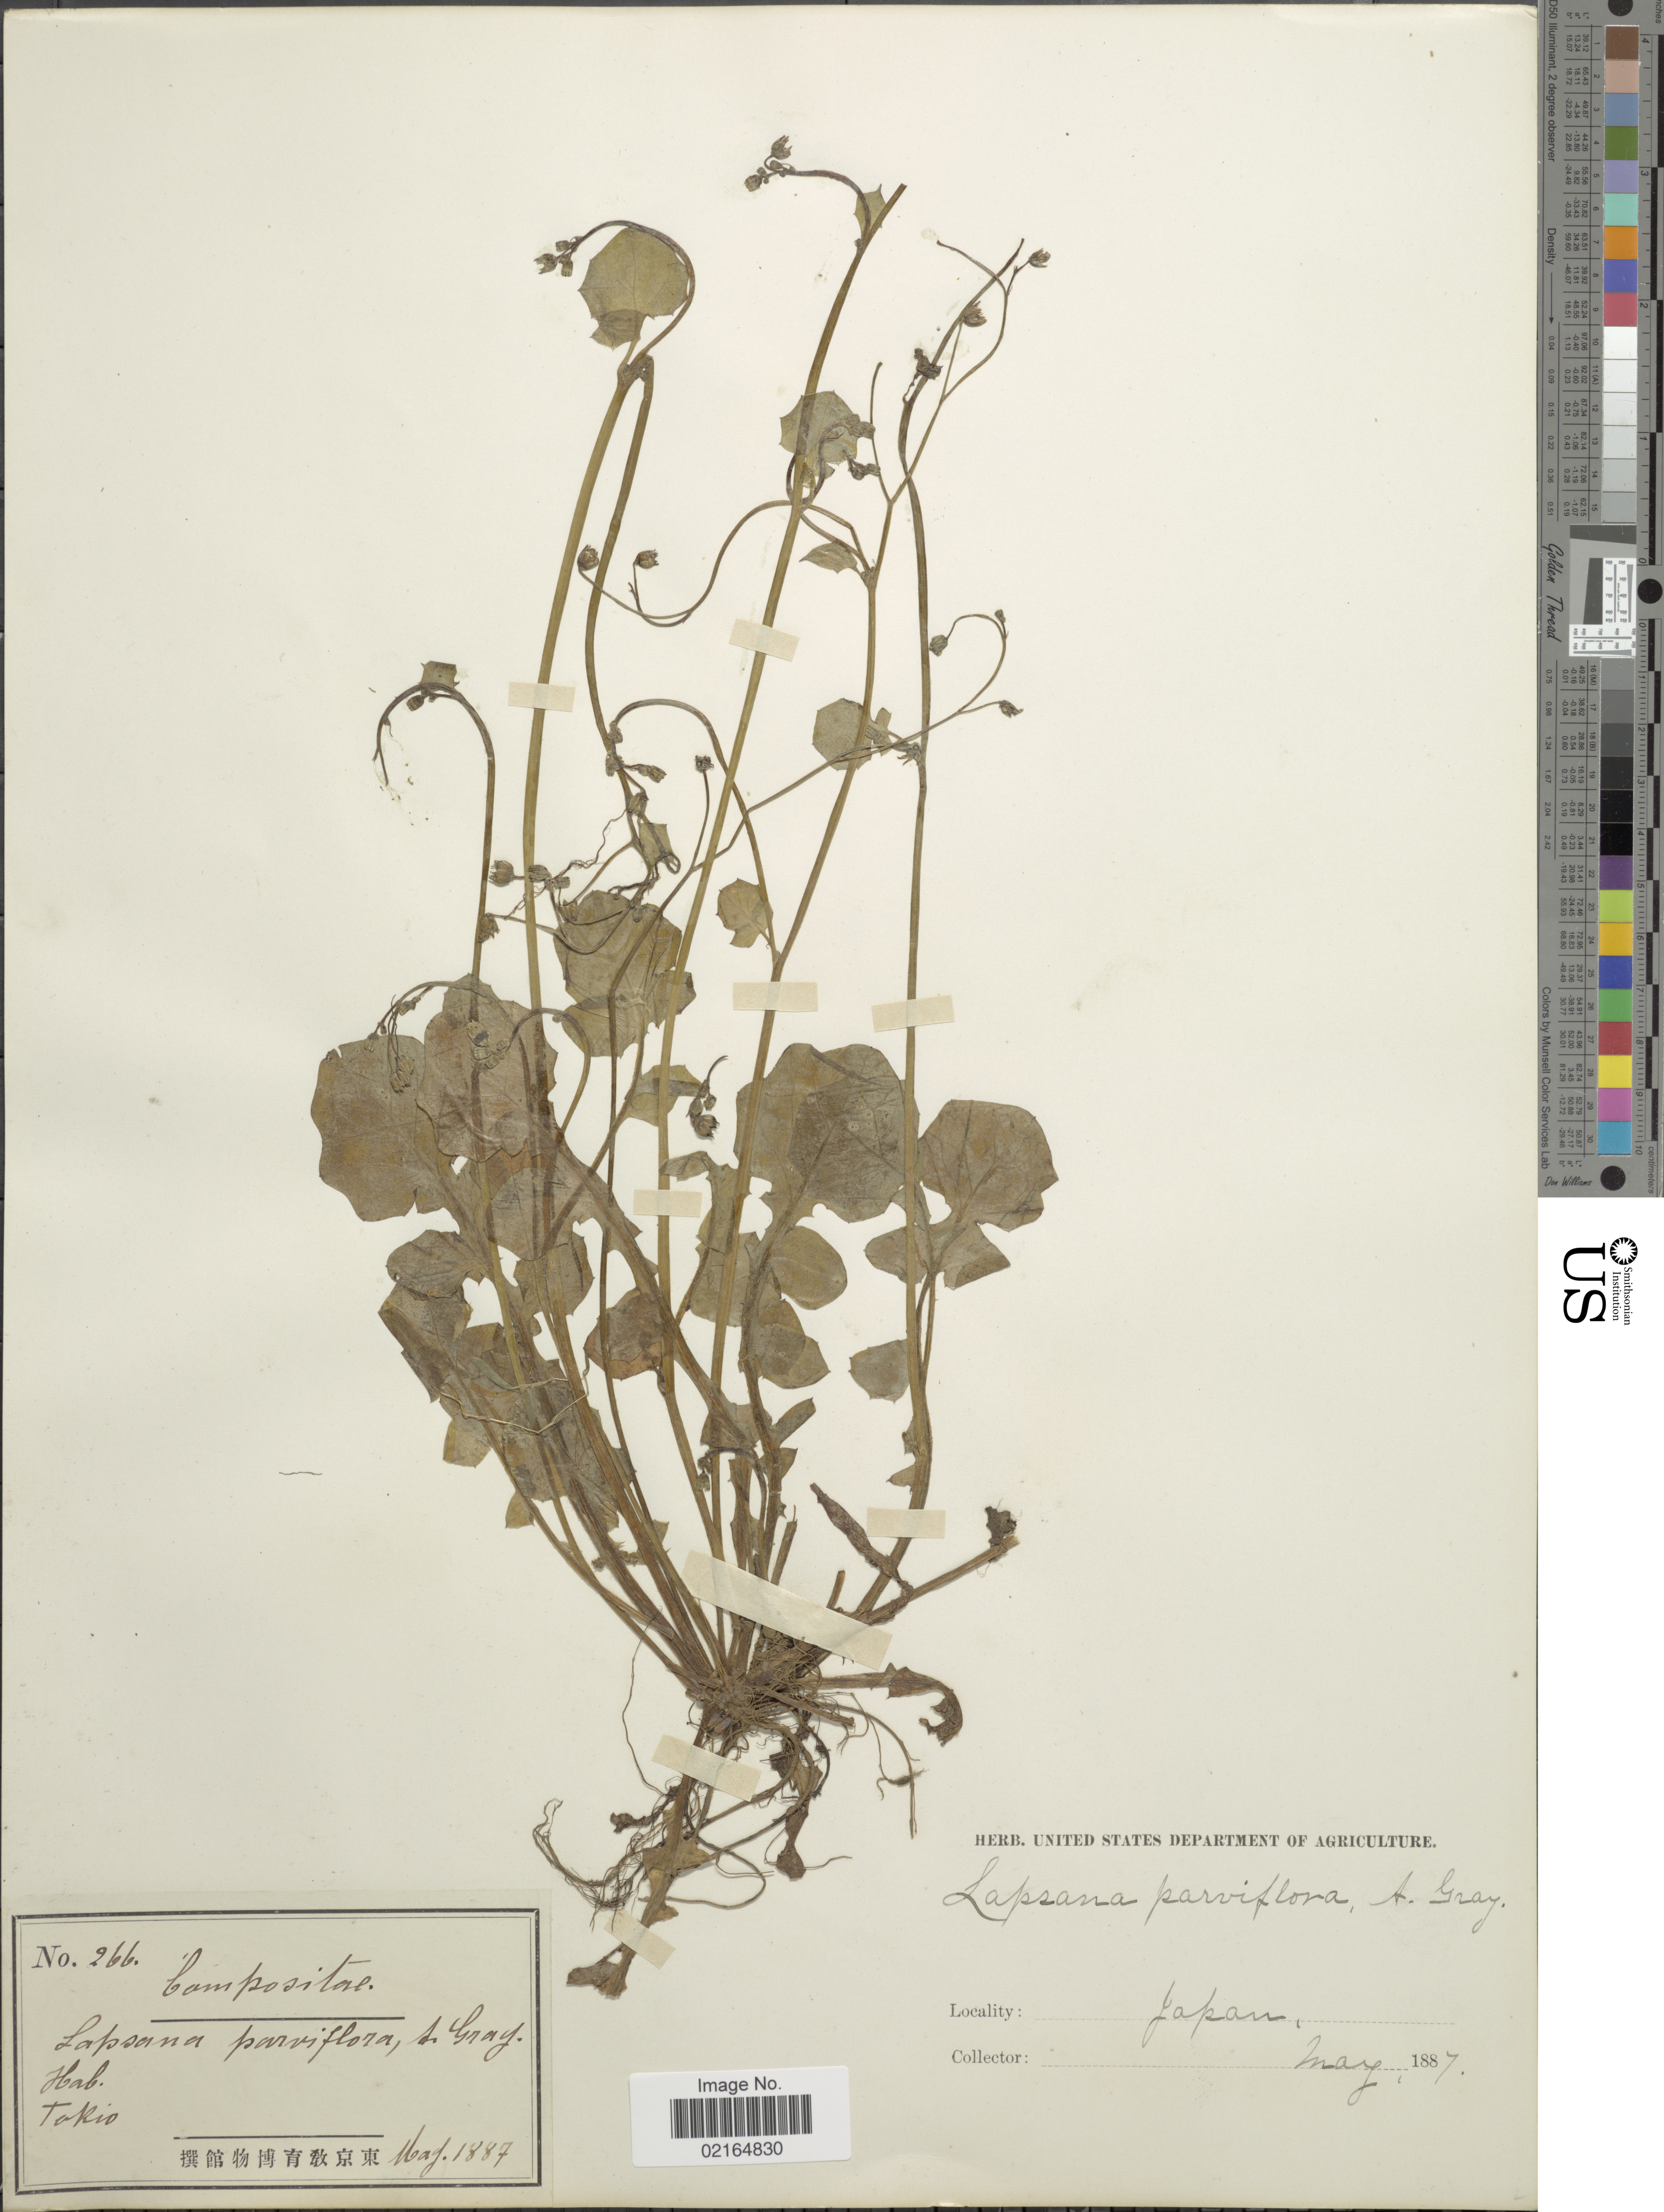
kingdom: Plantae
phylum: Tracheophyta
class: Magnoliopsida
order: Asterales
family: Asteraceae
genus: Lapsanastrum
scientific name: Lapsanastrum humile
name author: (Thunb.) Pak & K. Bremer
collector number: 266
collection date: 1887-05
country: Japan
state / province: Tokyo, Federal City of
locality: Tokio.